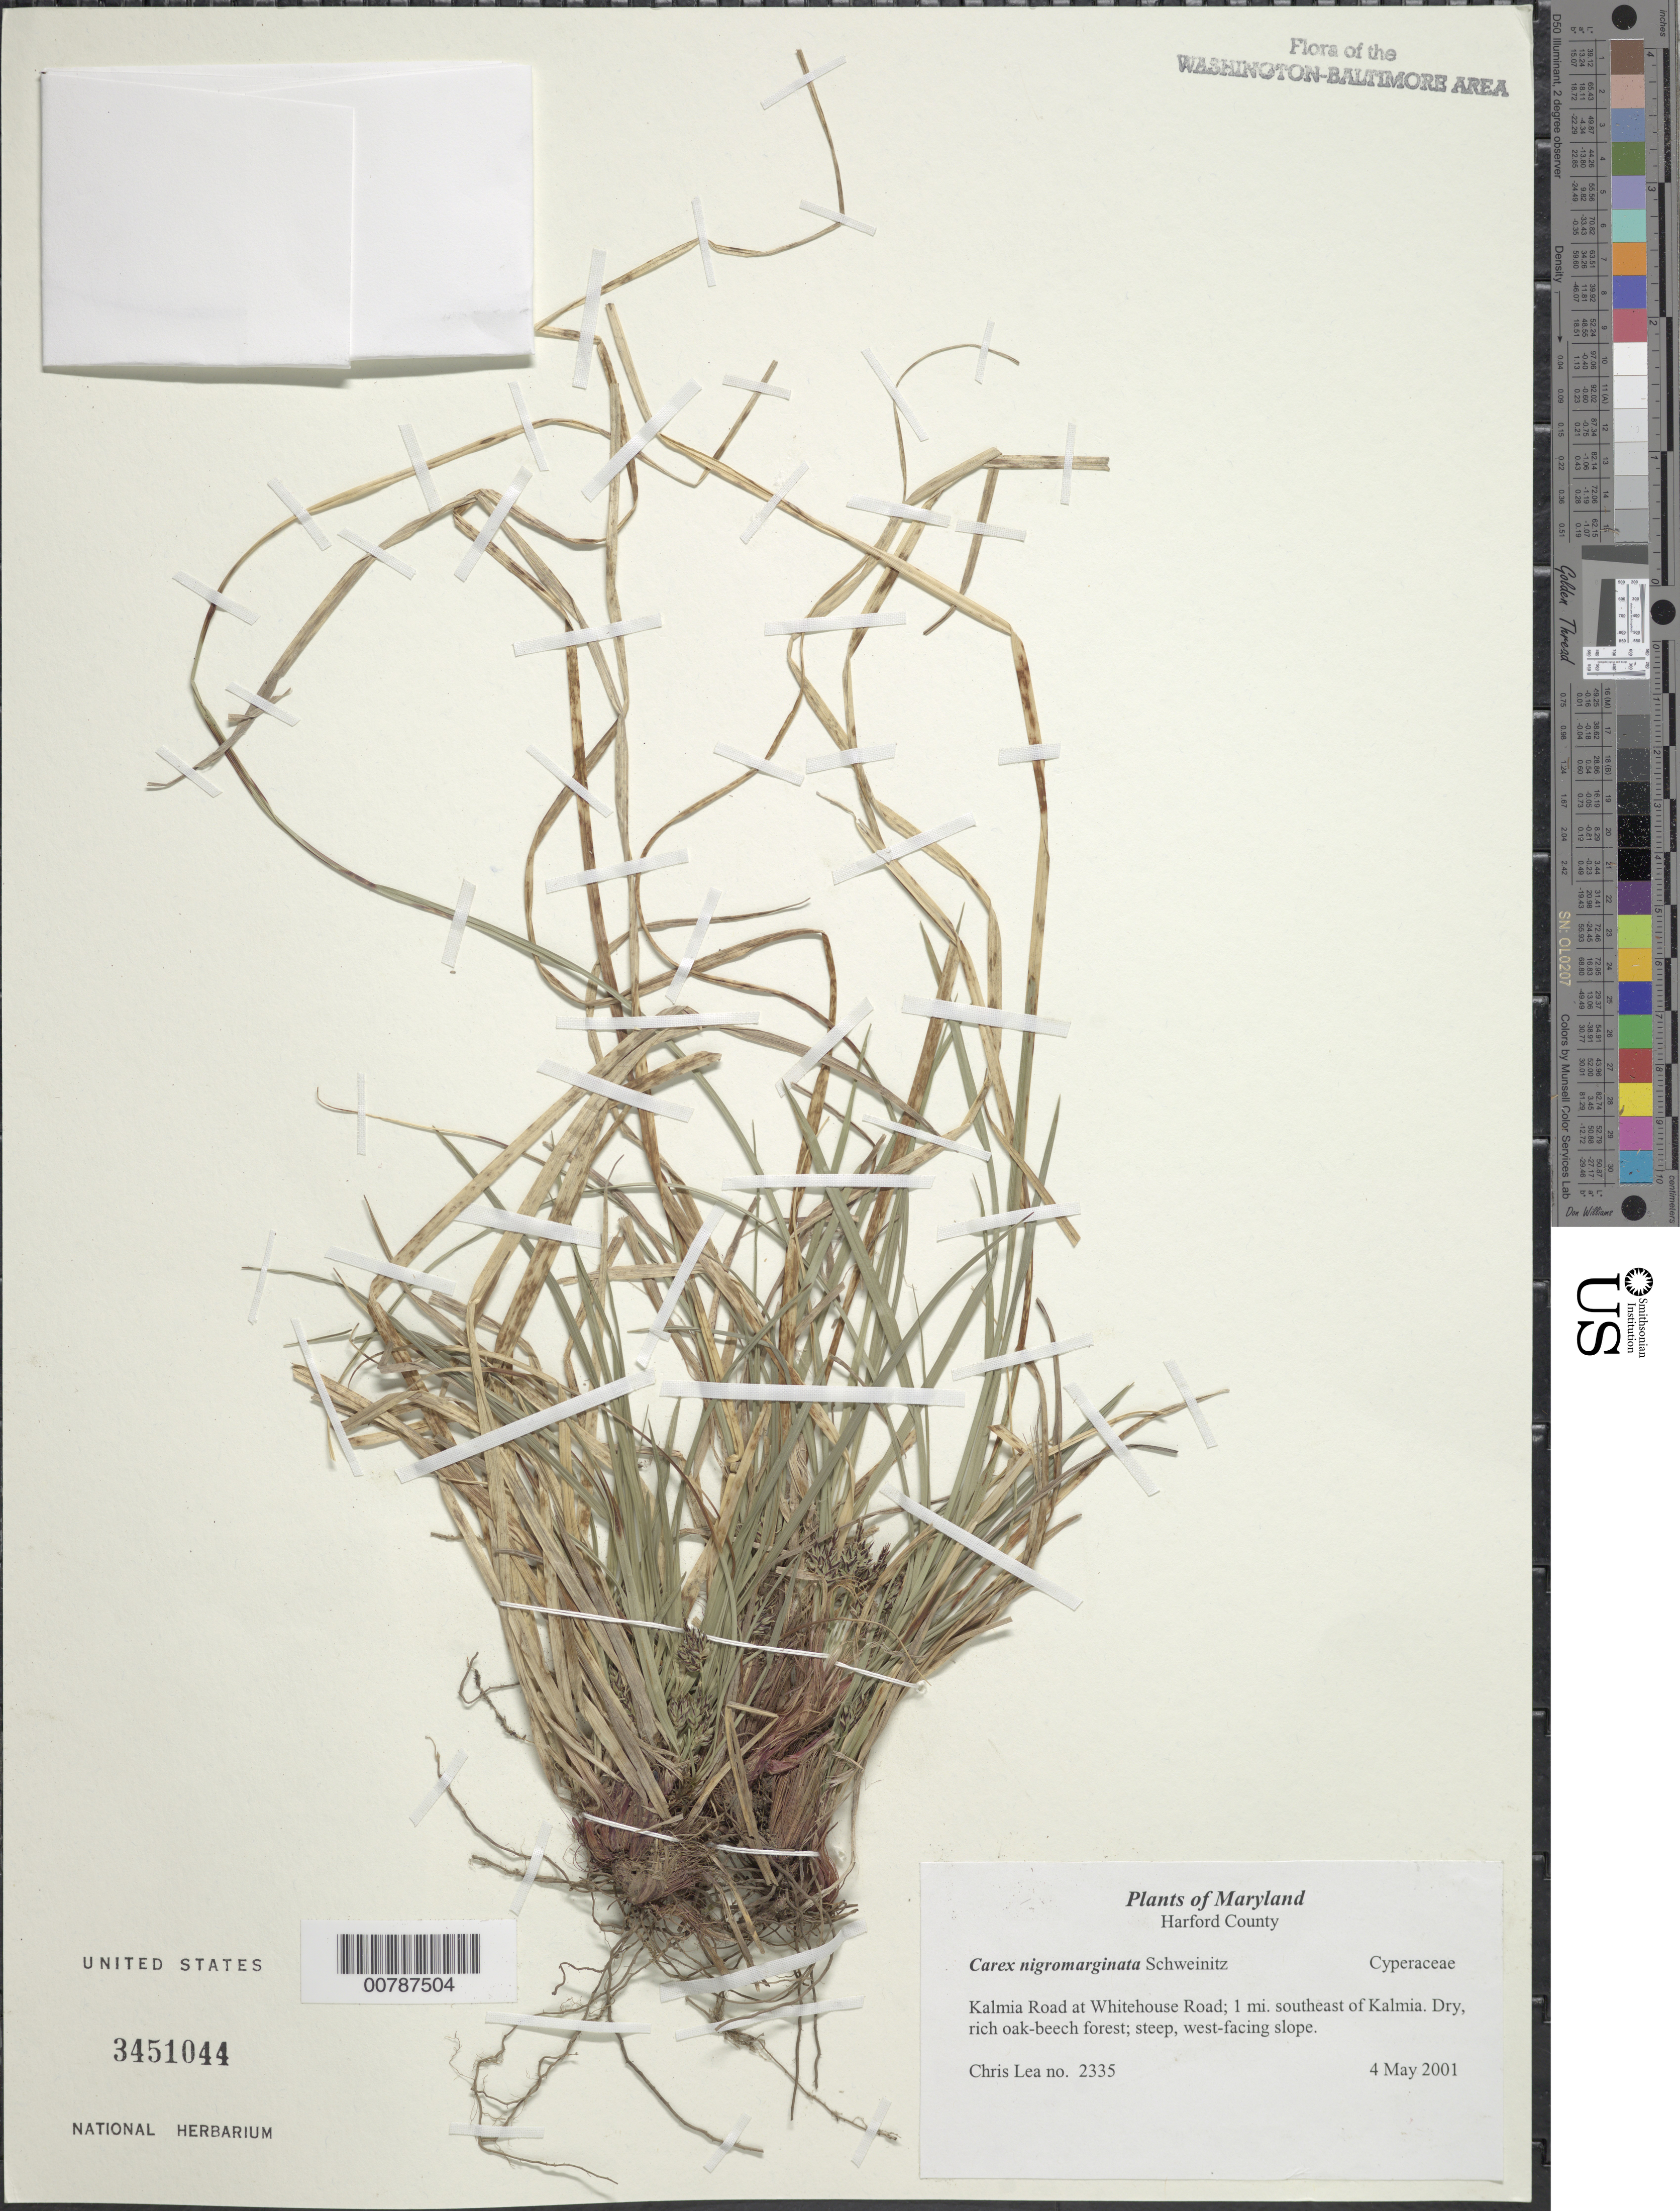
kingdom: Plantae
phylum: Tracheophyta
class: Liliopsida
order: Poales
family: Cyperaceae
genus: Carex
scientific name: Carex nigromarginata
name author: Schwein.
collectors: C. Lea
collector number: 2335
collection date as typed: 4 May 2001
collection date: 2001-05-04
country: United States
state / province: Maryland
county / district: Harford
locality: Kalmia Road at Whitehouse Road; 1 mi. southeast of Kalmia.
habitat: Dry, rich oak-beech forest; steep, west-facing slope.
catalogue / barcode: US 3451044